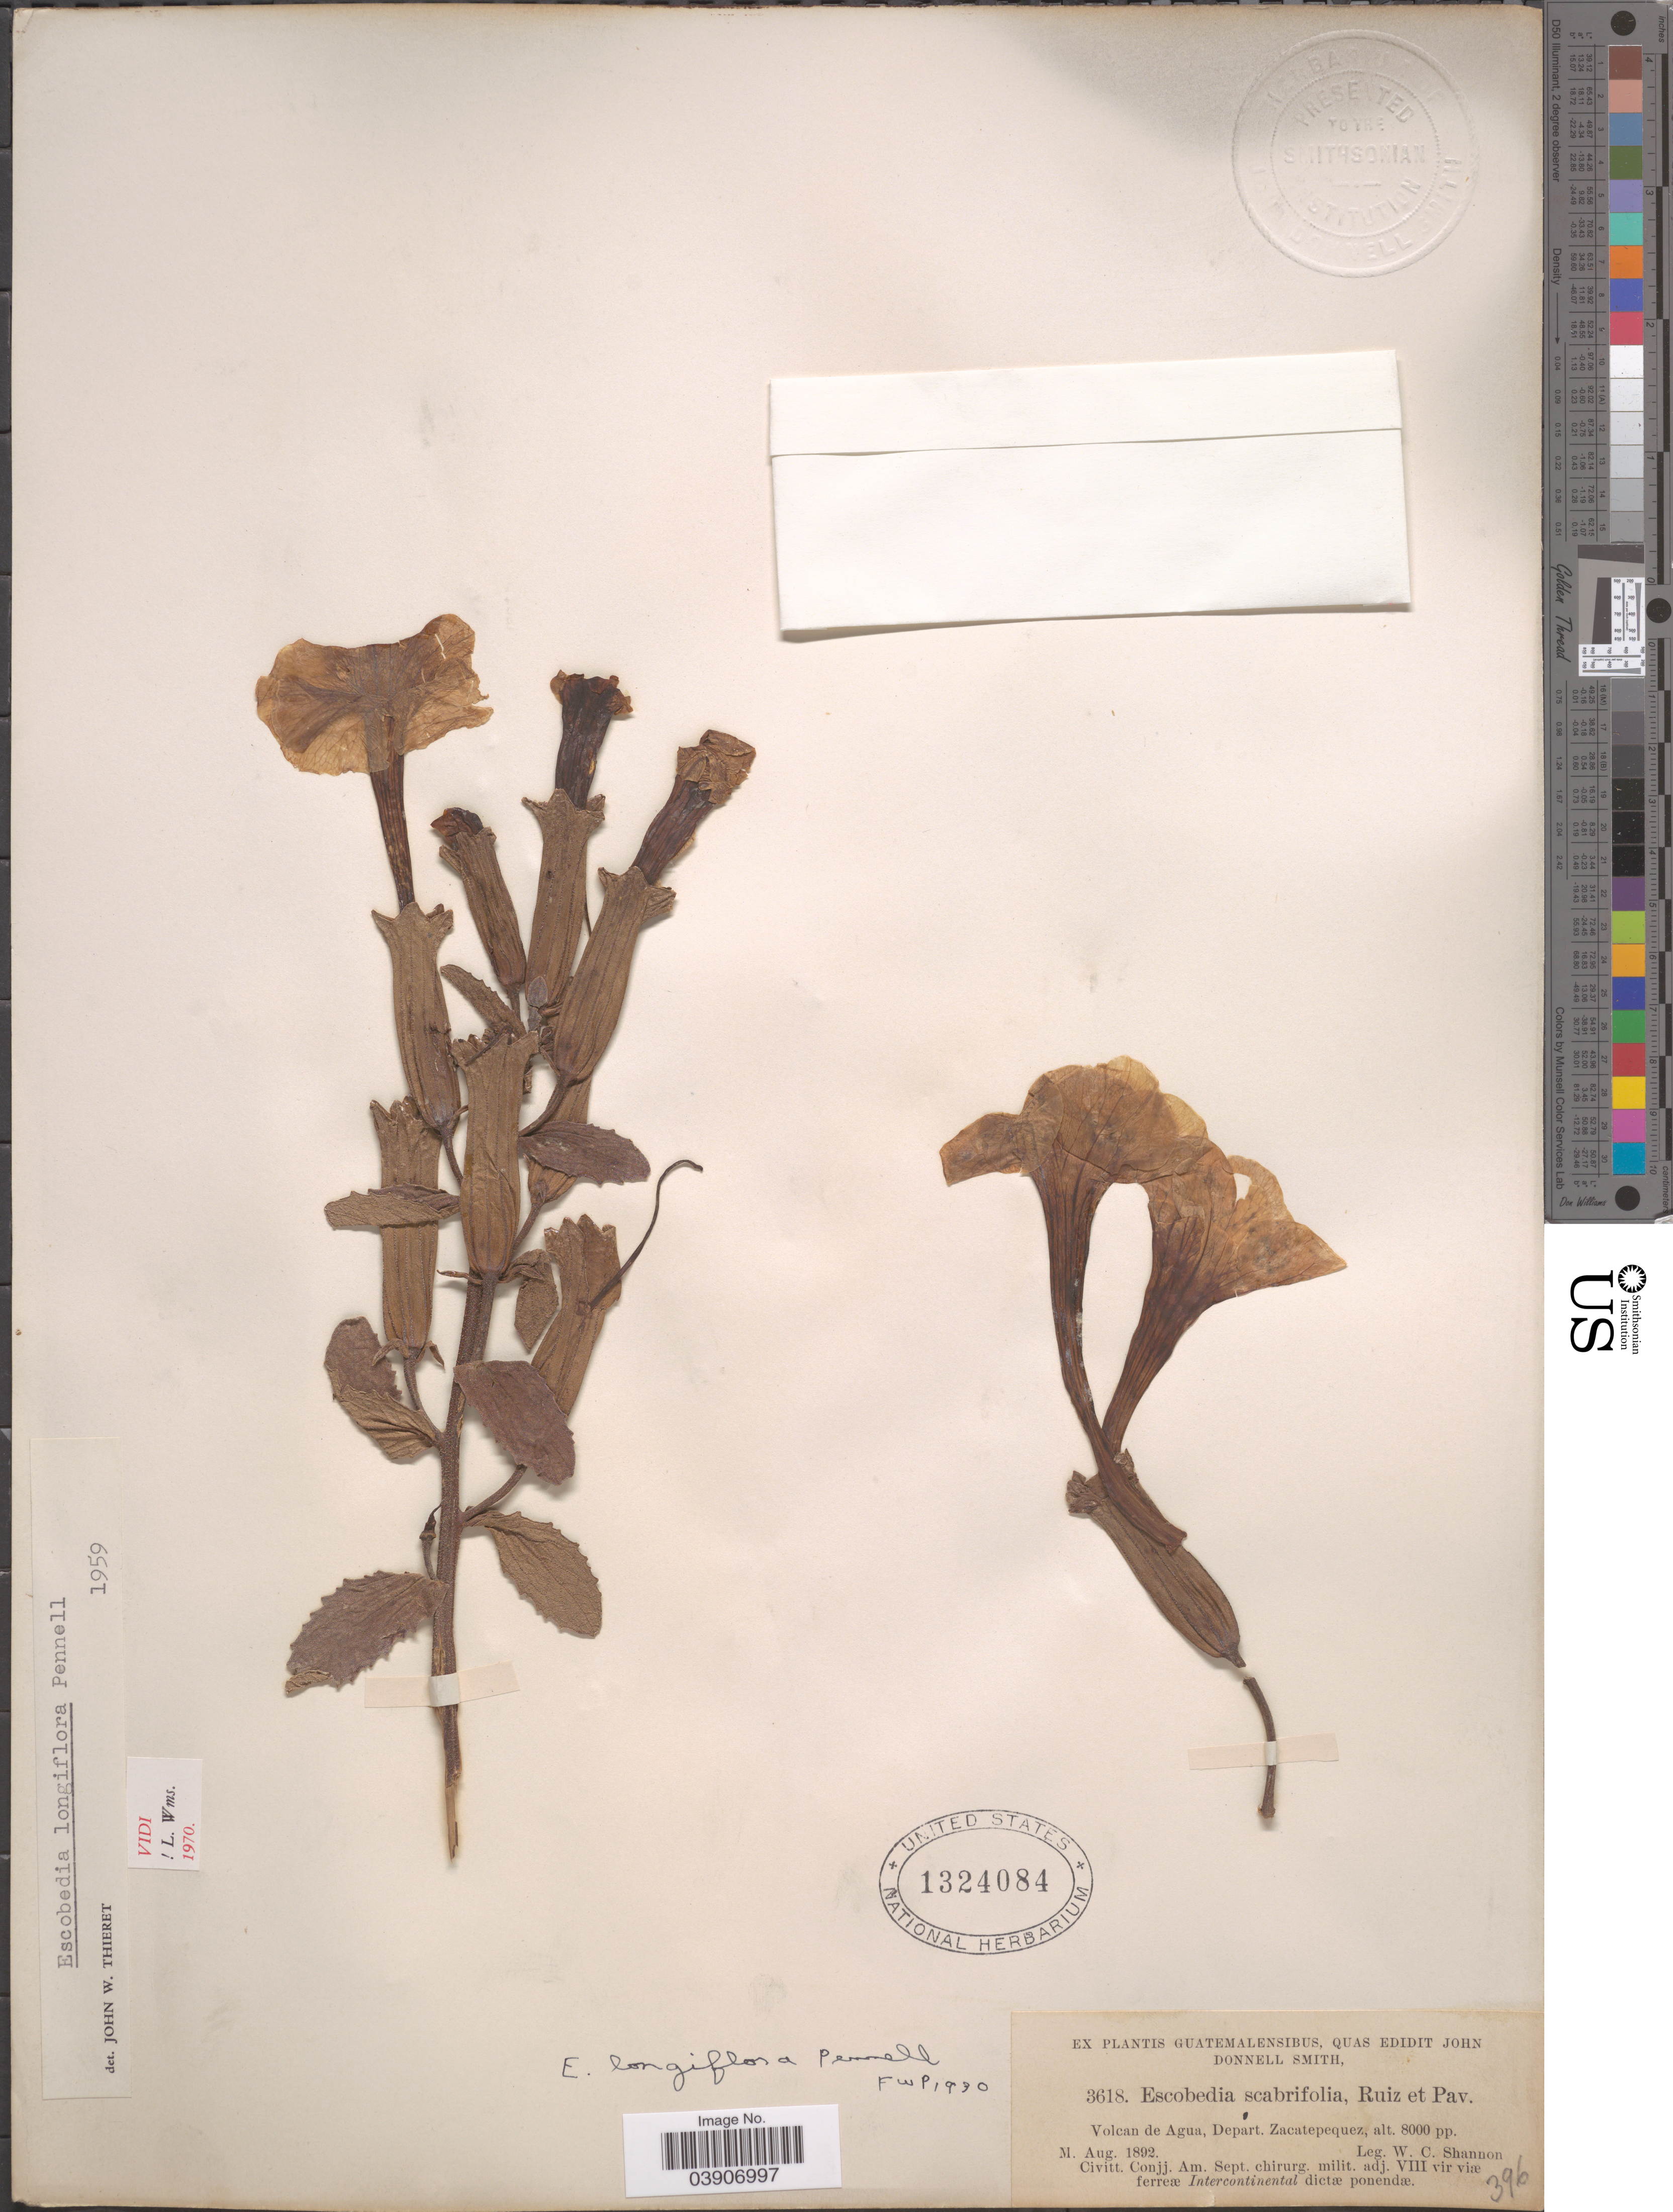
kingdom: Plantae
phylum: Tracheophyta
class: Magnoliopsida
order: Lamiales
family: Orobanchaceae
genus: Escobedia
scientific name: Escobedia longiflora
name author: Pennell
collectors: W. C. Shannon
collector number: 3618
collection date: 1892-08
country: Guatemala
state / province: Sacatepequez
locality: Volcan de Agua, Depart. Zacatepequez.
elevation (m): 2438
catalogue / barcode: US 1324084